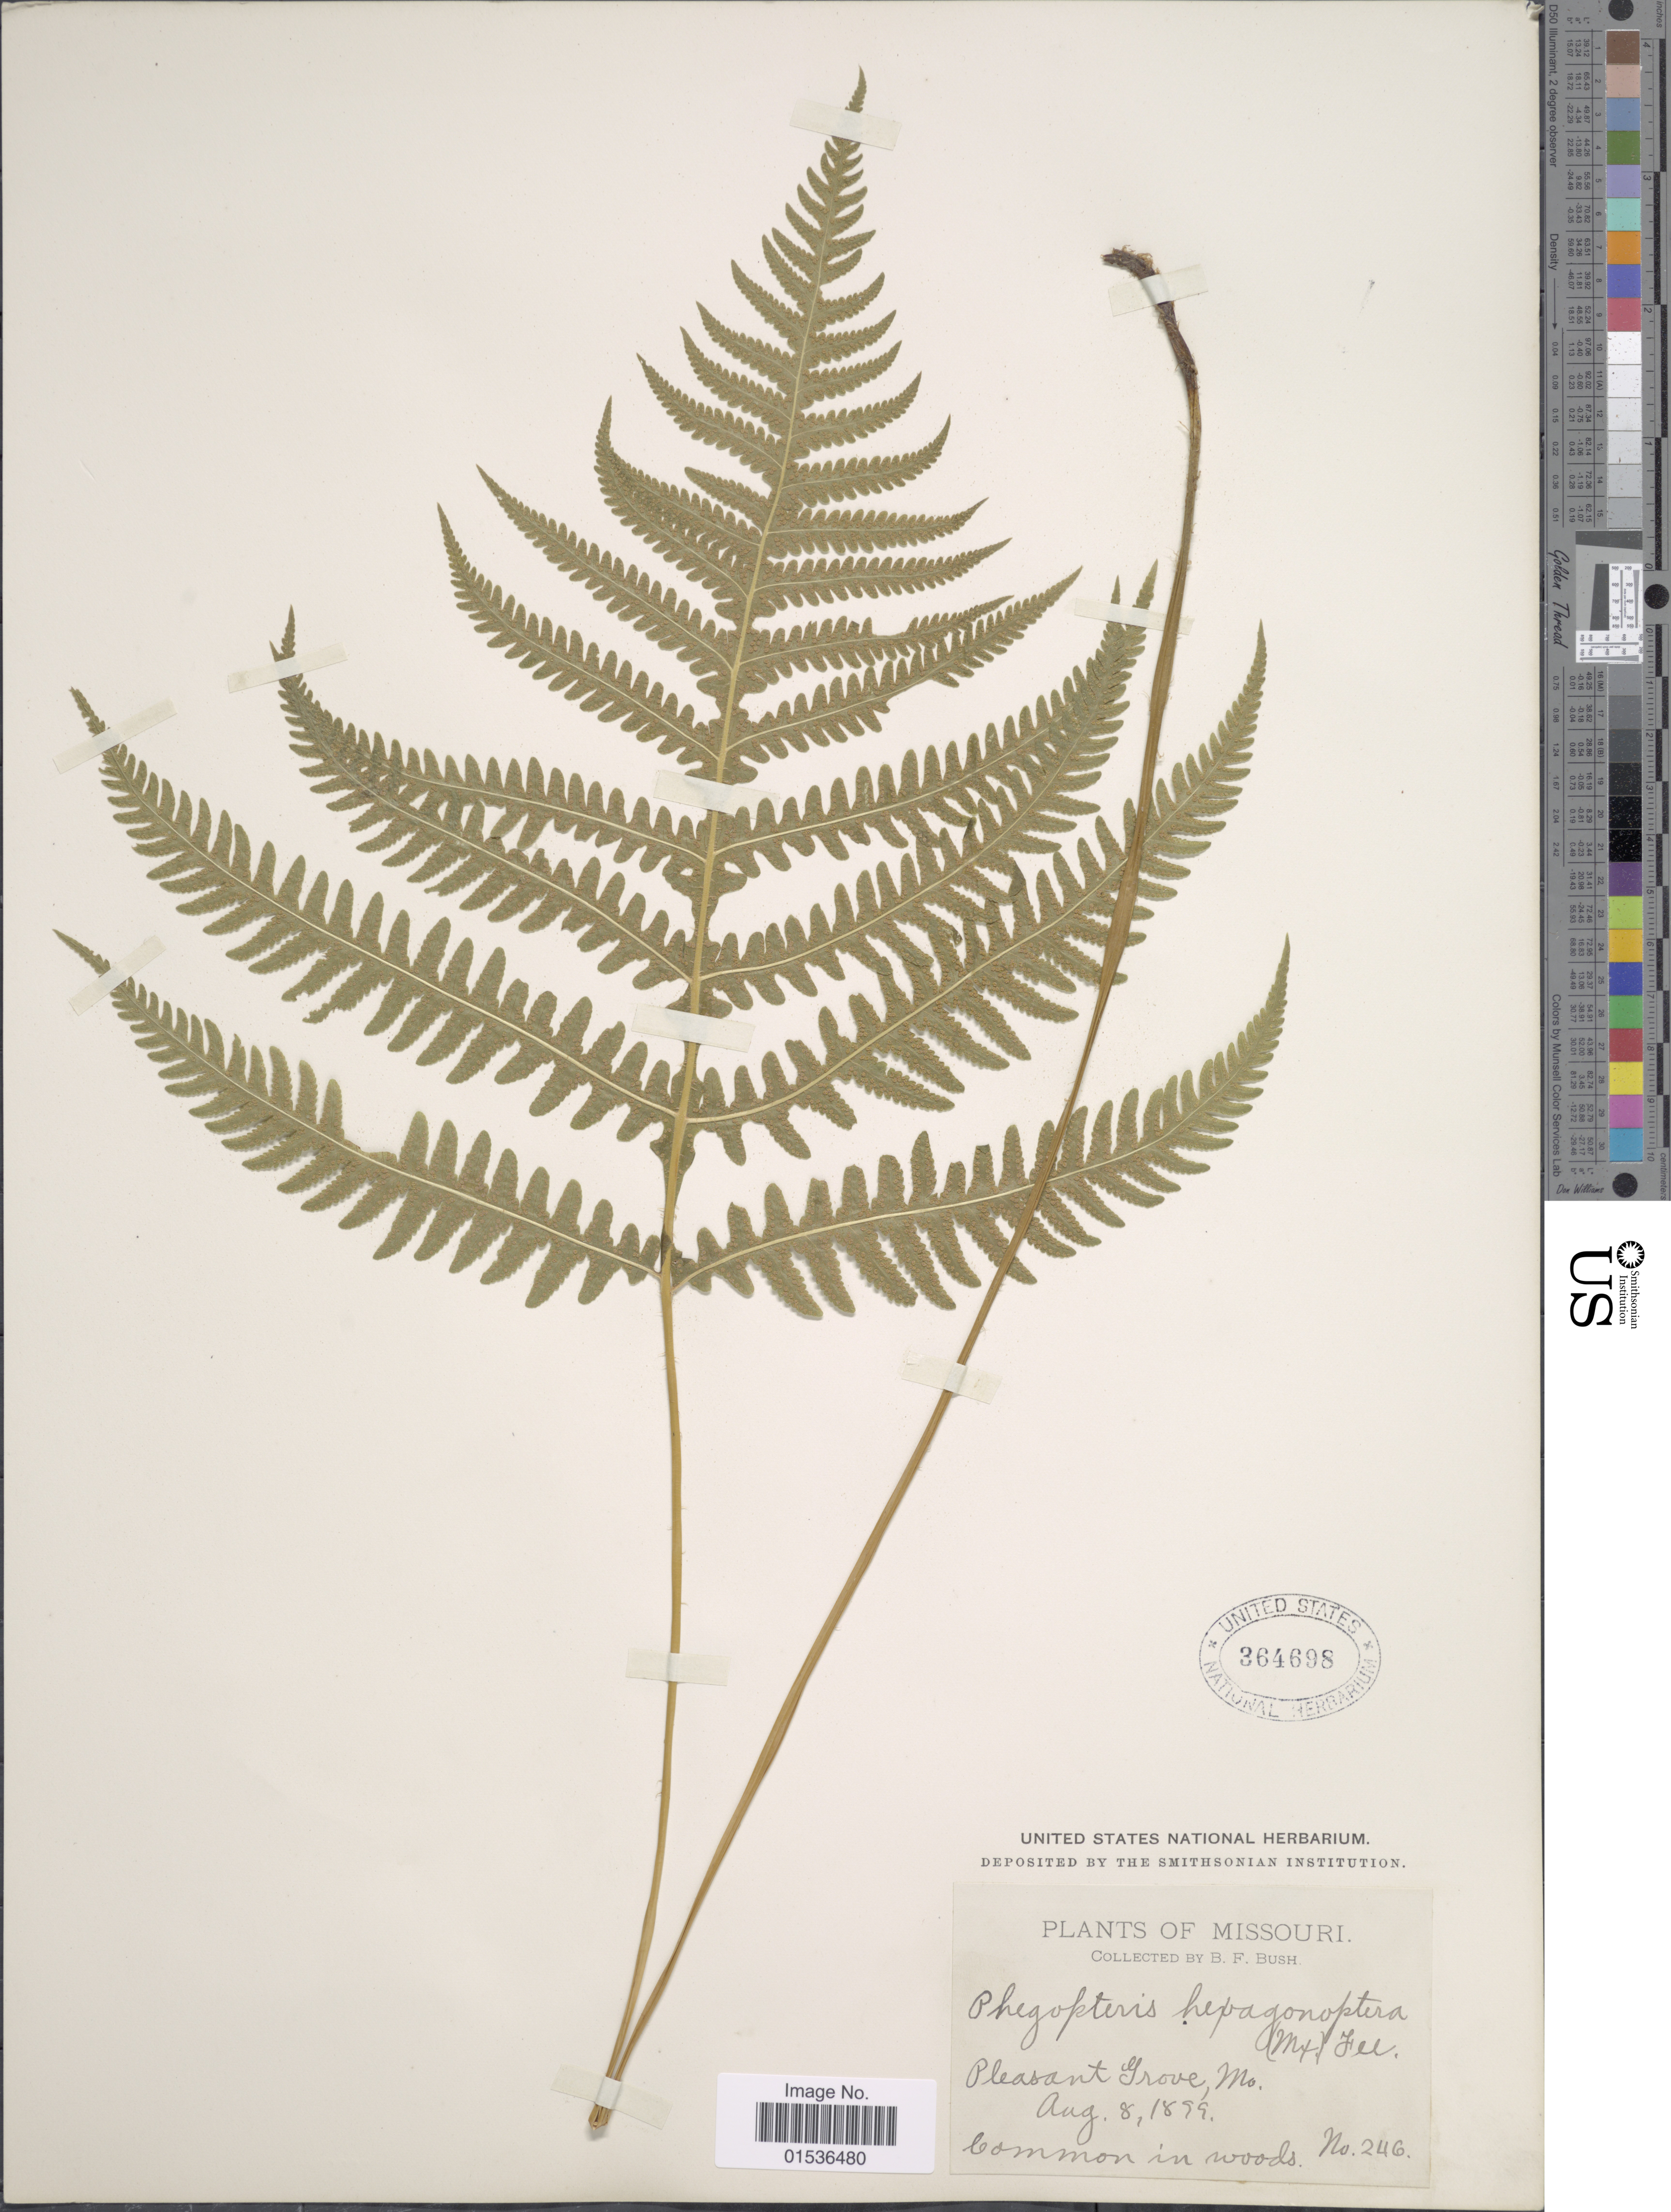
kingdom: Plantae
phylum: Tracheophyta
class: Polypodiopsida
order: Polypodiales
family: Thelypteridaceae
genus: Phegopteris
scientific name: Phegopteris hexagonoptera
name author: (Michx.) Fée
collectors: B. F. Bush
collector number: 246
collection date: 1899-08-08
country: United States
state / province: Missouri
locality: Pleasant Grove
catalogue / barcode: US 364698